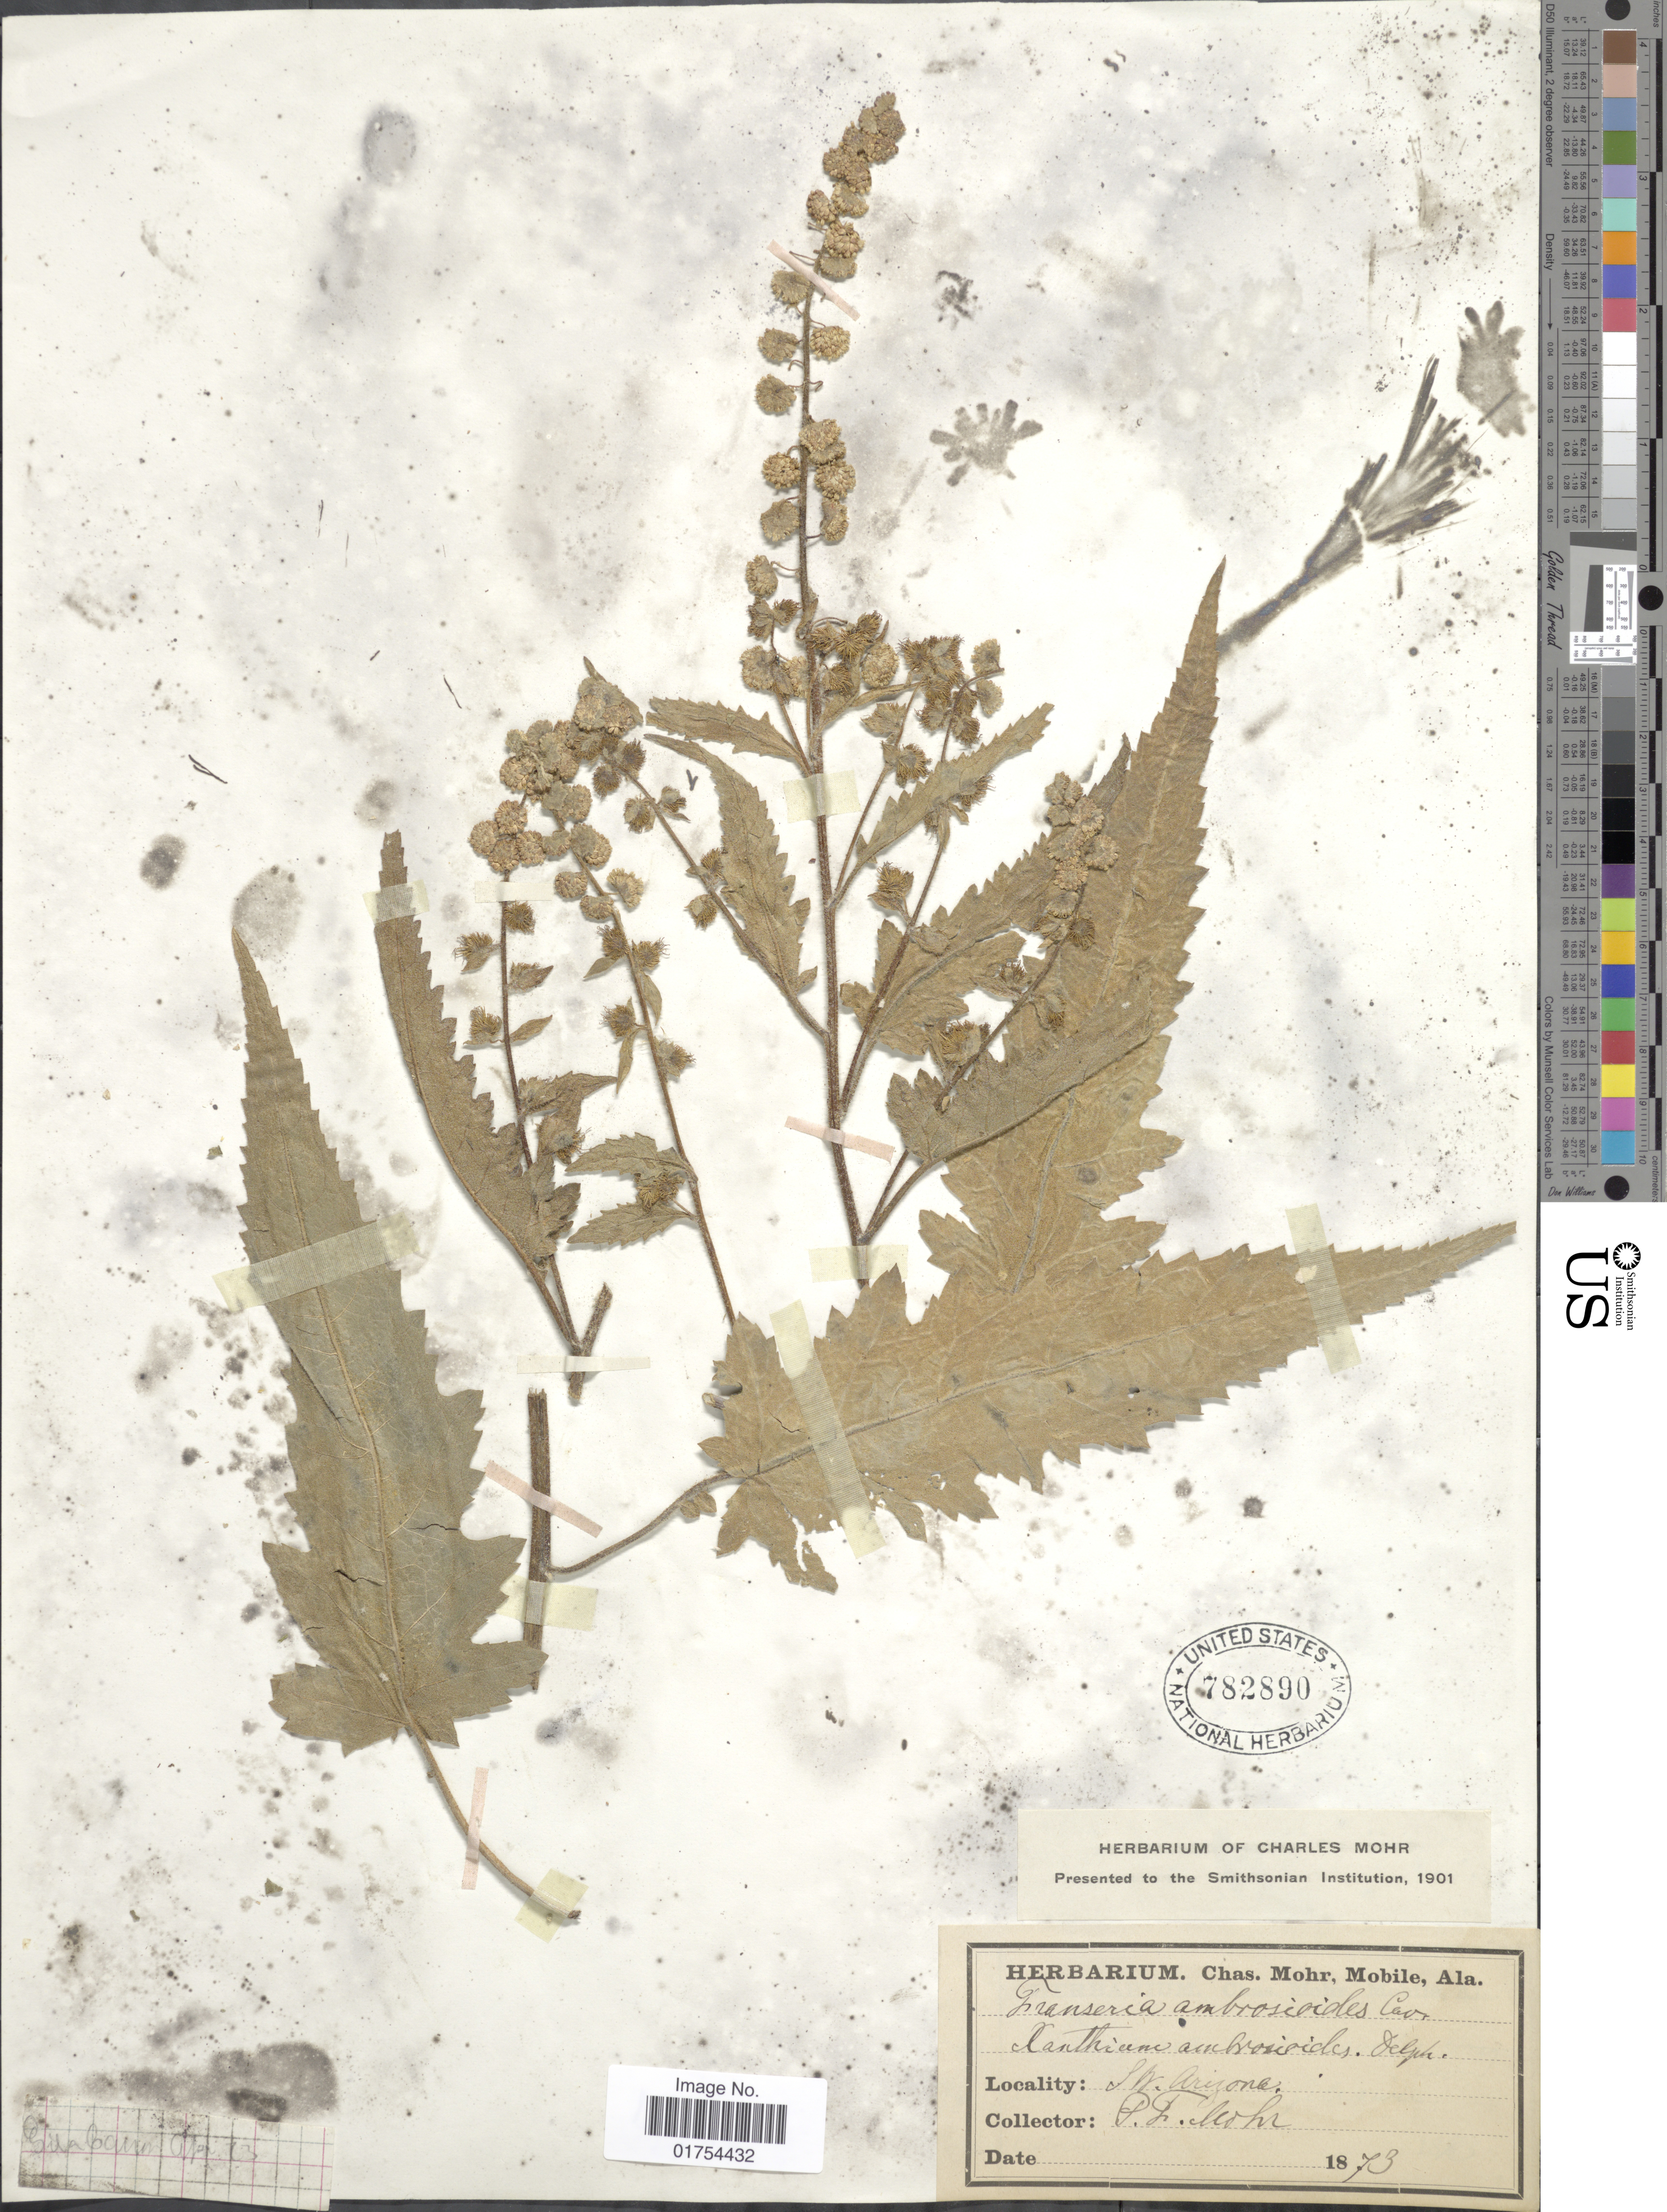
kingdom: Plantae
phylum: Tracheophyta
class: Magnoliopsida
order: Asterales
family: Asteraceae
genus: Franseria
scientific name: Franseria ambrosioides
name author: Cav.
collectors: P. F. Mohr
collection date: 1873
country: United States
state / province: Arizona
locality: SW Arizona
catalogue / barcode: US 782890